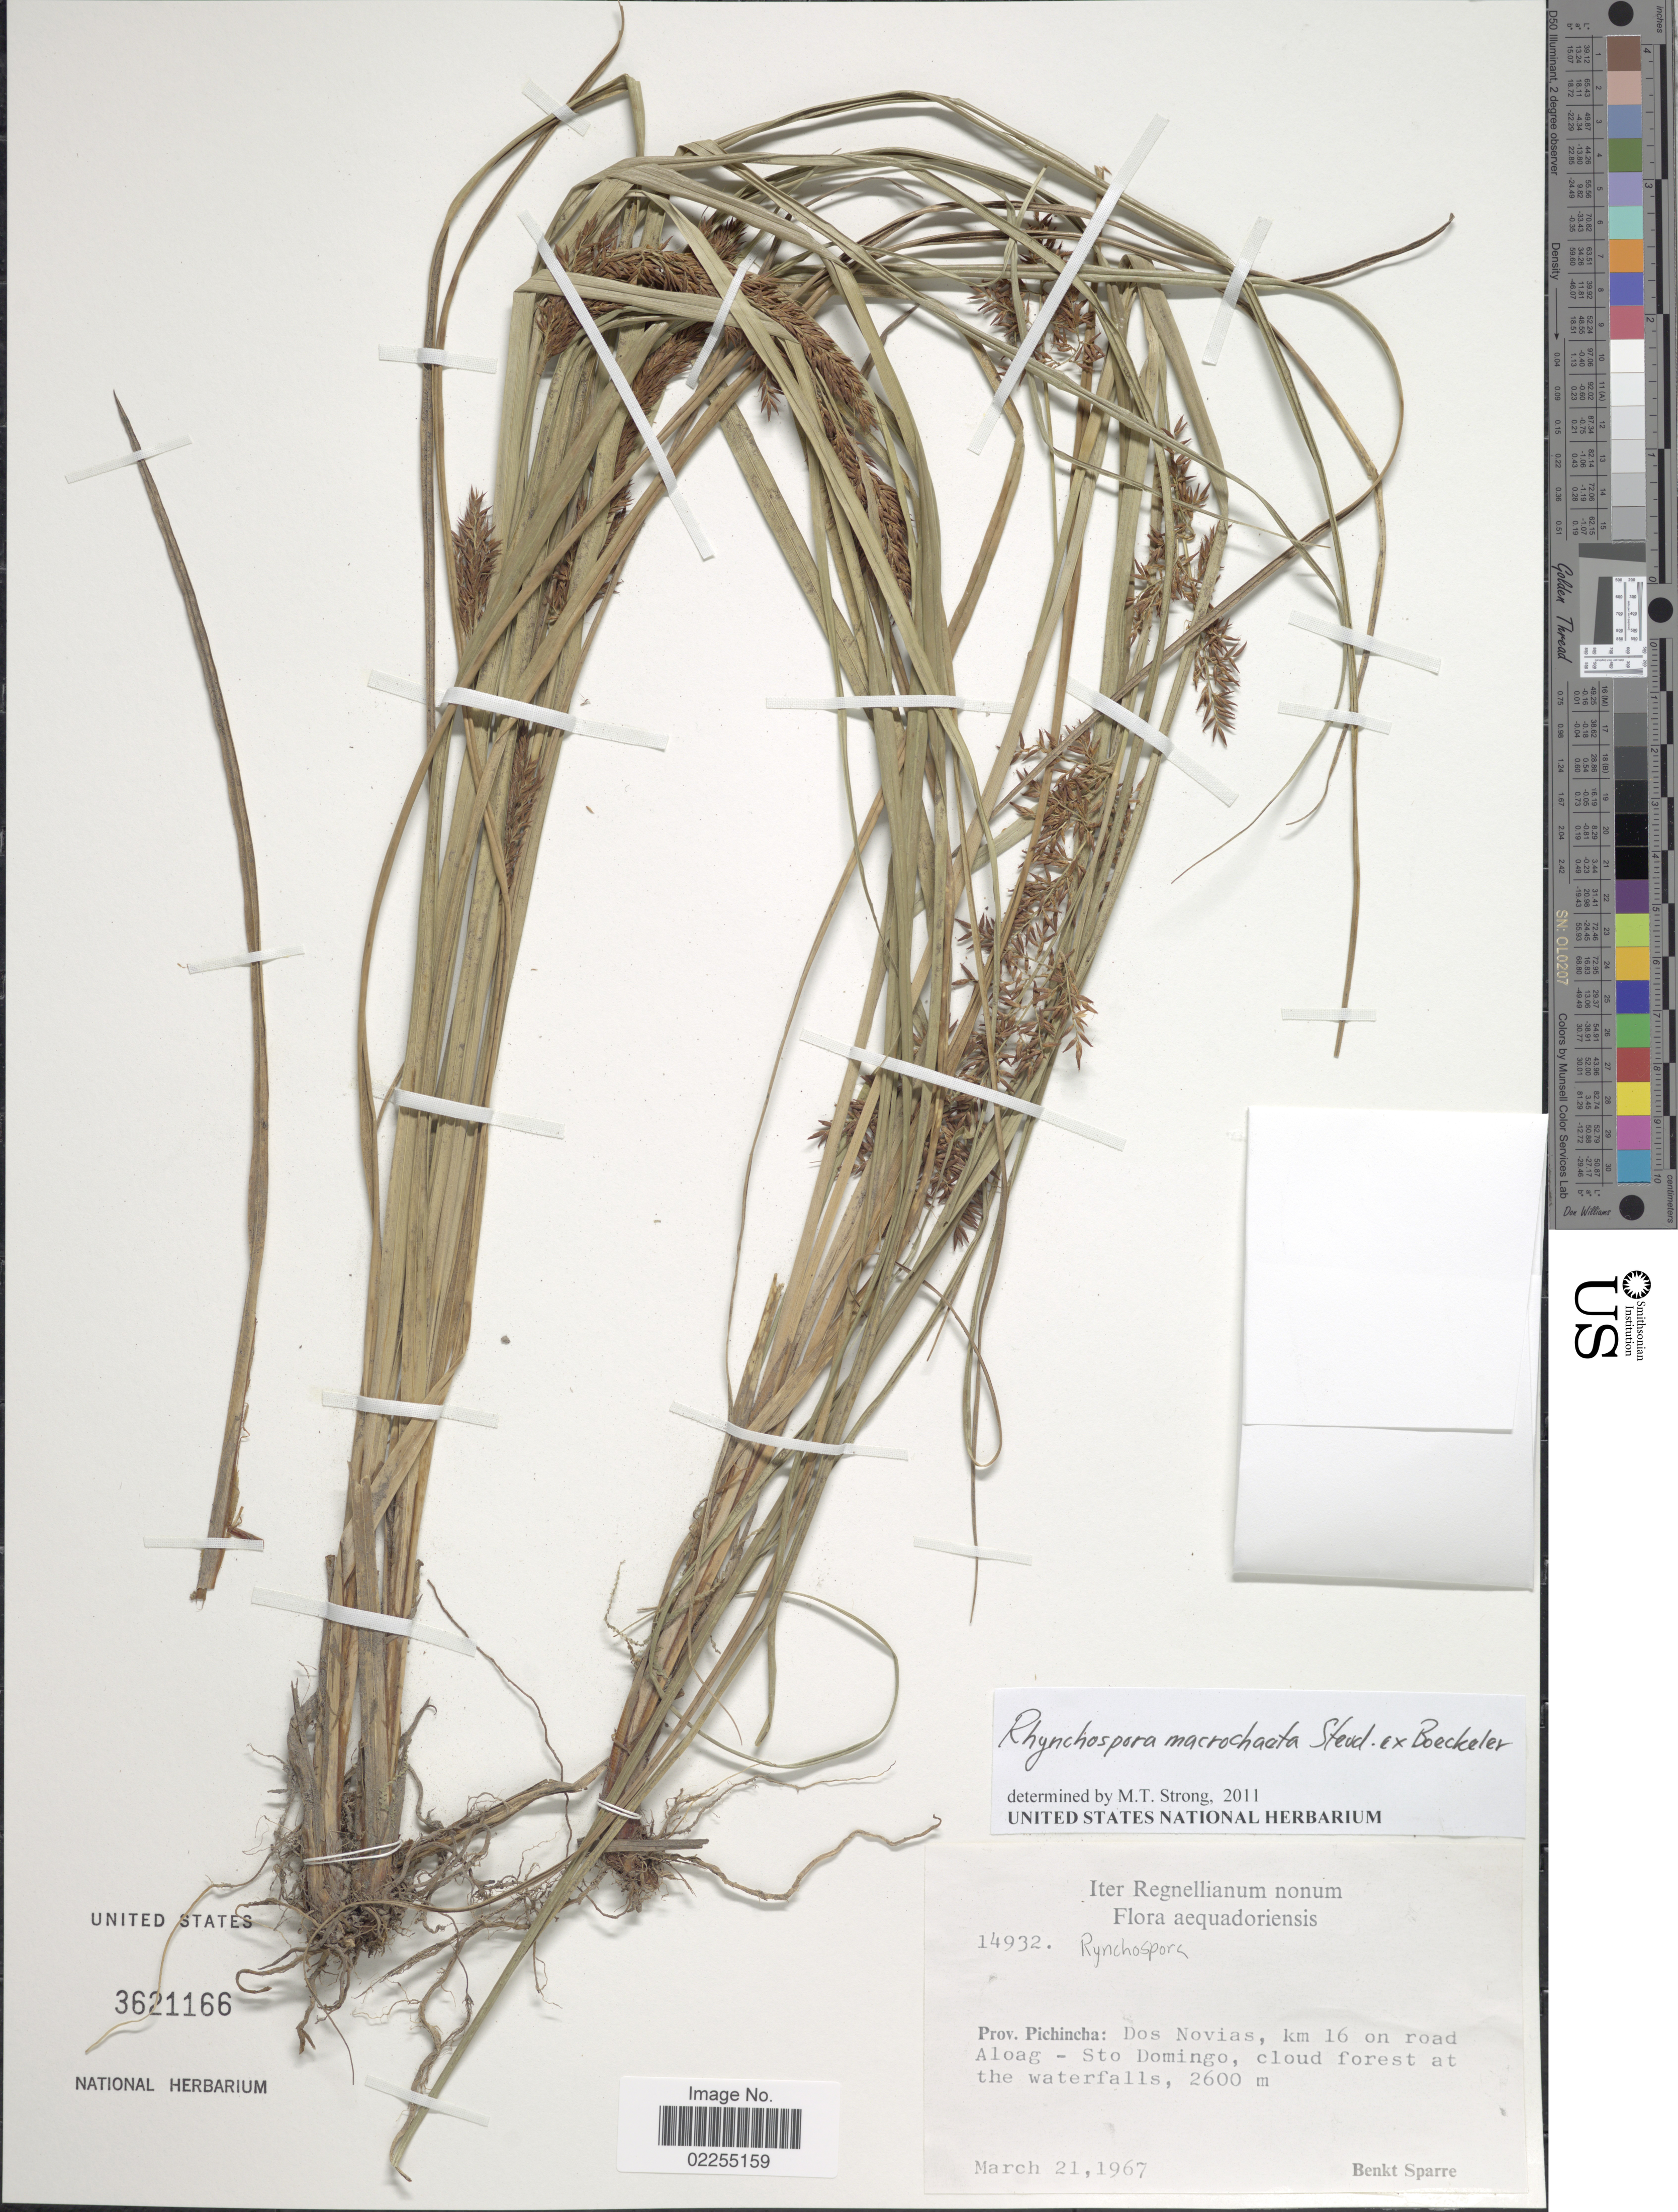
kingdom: Plantae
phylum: Tracheophyta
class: Liliopsida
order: Poales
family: Cyperaceae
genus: Rhynchospora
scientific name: Rhynchospora macrochaeta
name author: Steud. ex Boeckeler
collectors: B. Sparre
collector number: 14932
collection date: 1967-03-21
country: Ecuador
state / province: Pichincha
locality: Prov. Pichincha: Dos Novias, km 16 on road Aloag - Sto Domingo, cloud forest at the waterfalls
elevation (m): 2600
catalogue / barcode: US 3621166